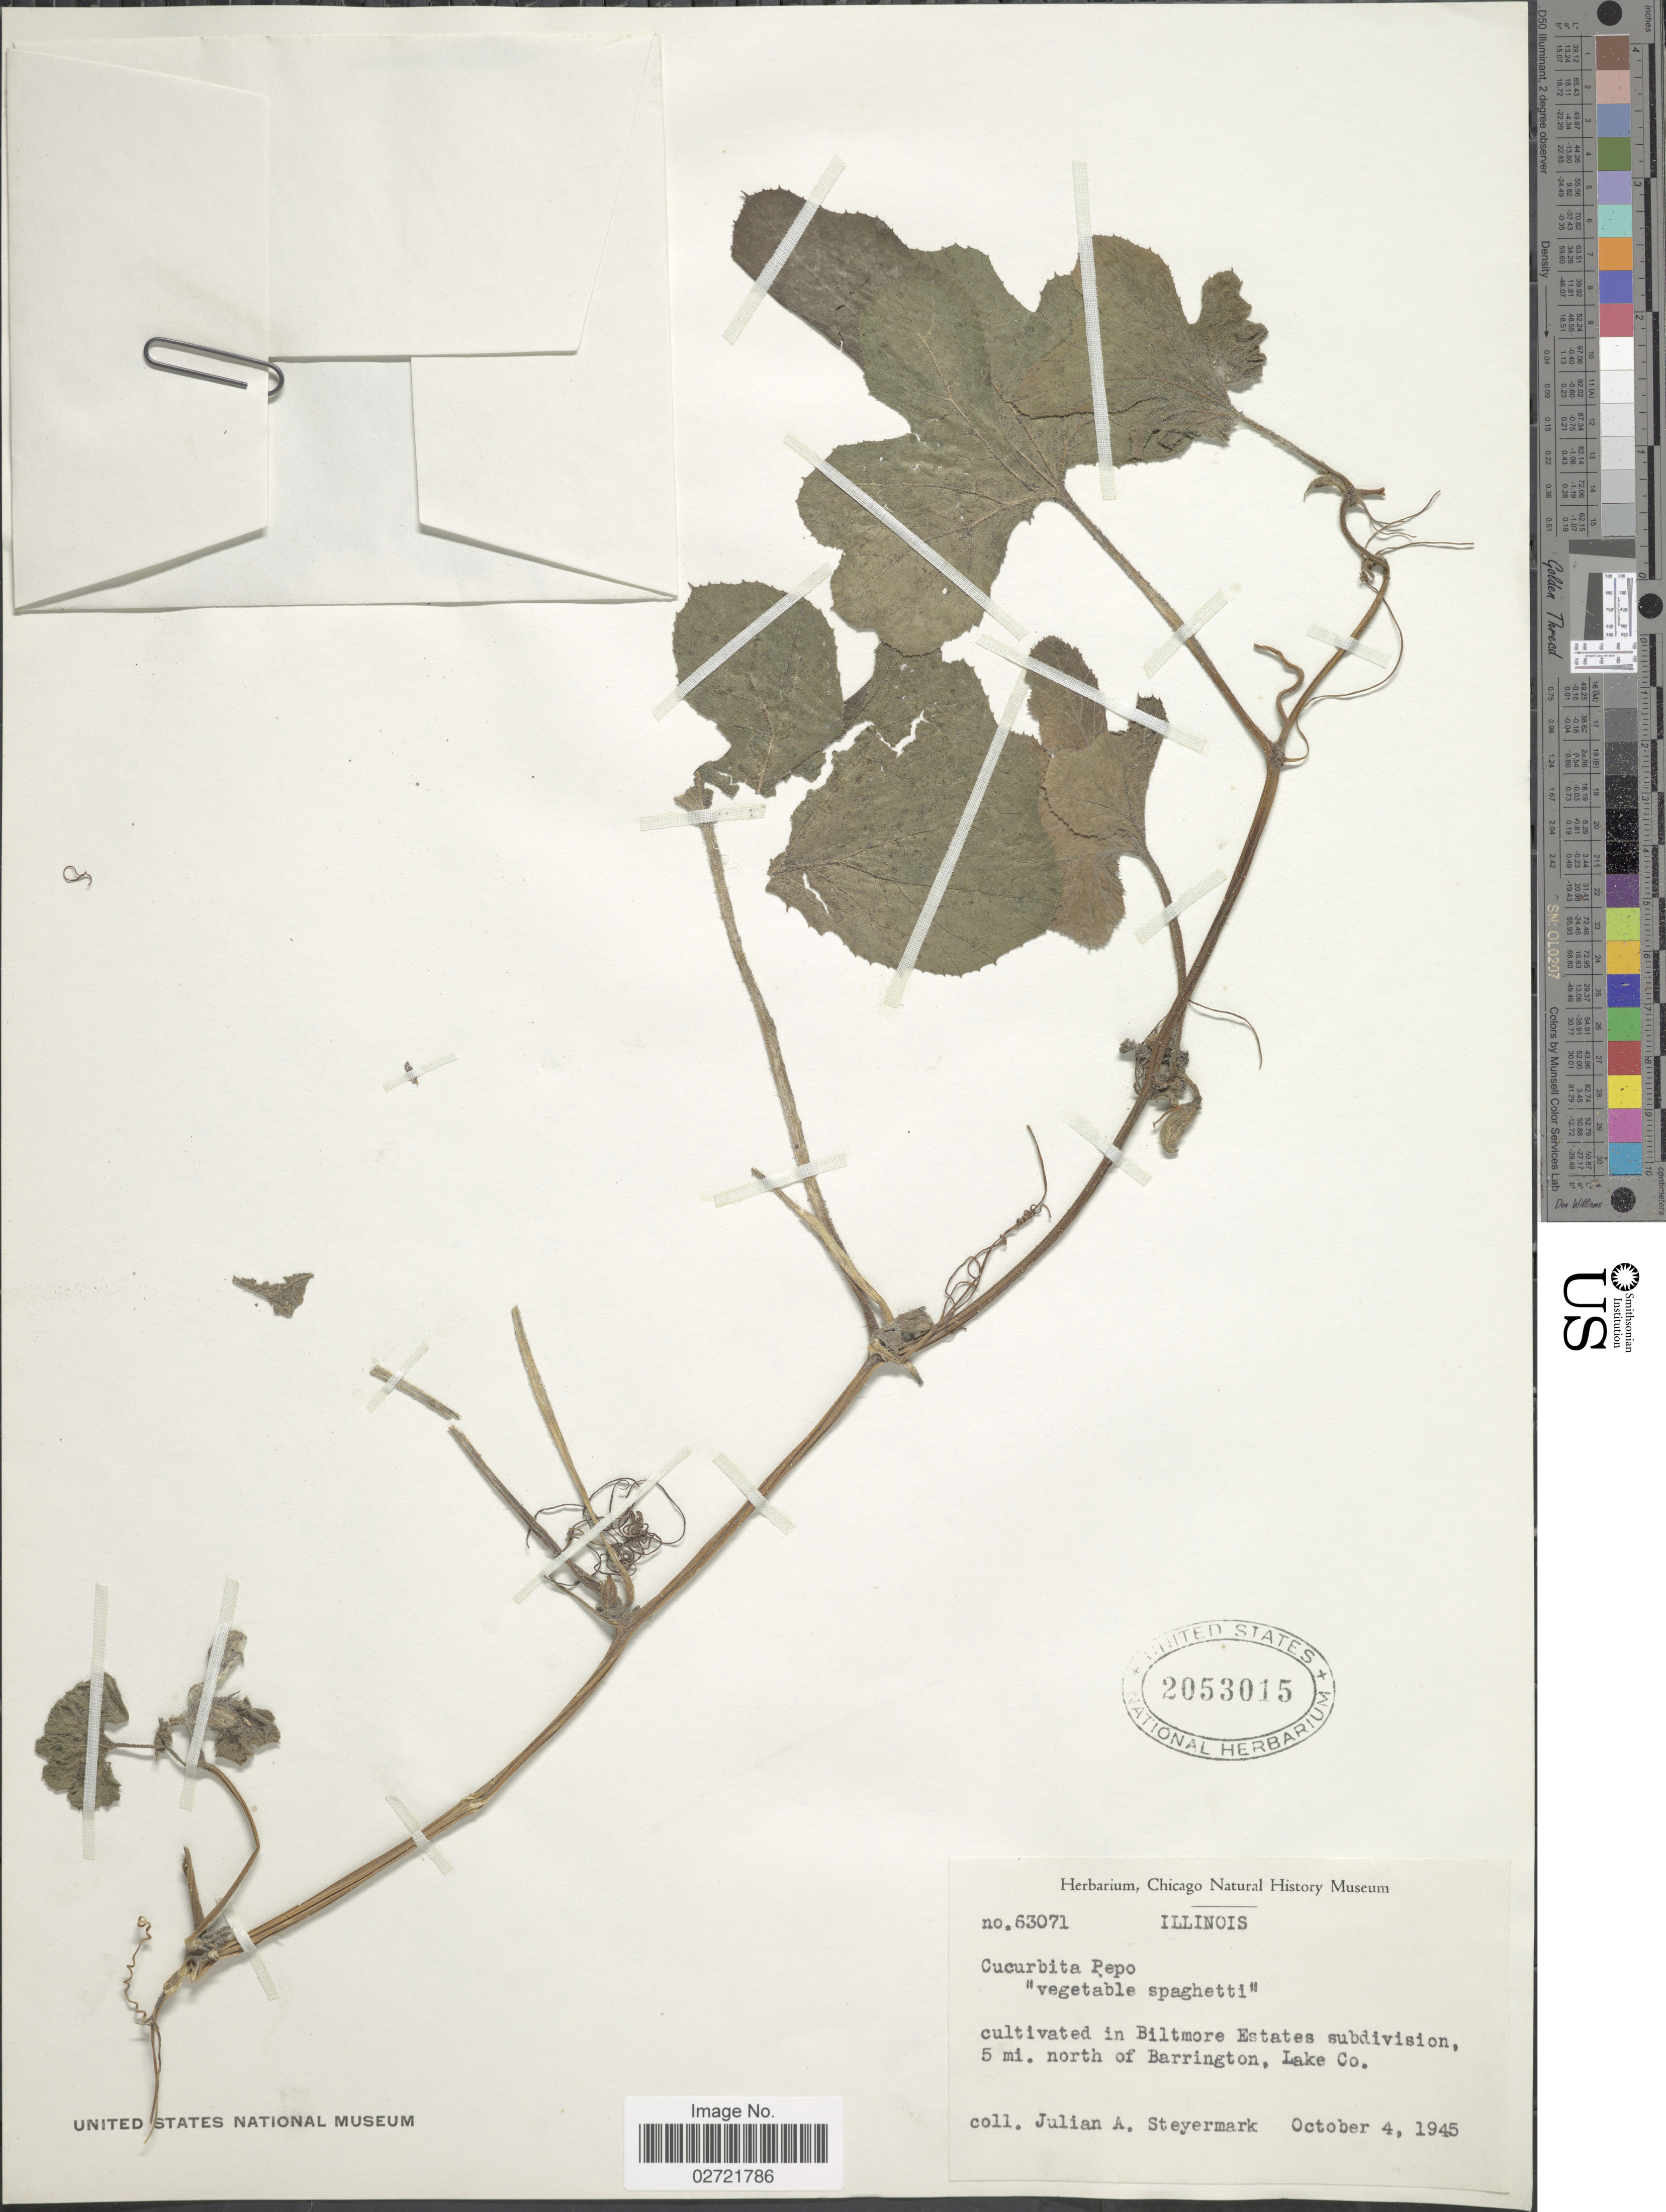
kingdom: Plantae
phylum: Tracheophyta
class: Magnoliopsida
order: Cucurbitales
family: Cucurbitaceae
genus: Cucurbita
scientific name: Cucurbita pepo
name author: L.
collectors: J. Steyermark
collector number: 63071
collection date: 1945-10-04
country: United States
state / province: Illinois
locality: Cultivated in Biltmore Estates subdivision, 5 mi north of Barrington, Lake Co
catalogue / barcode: US 2053015